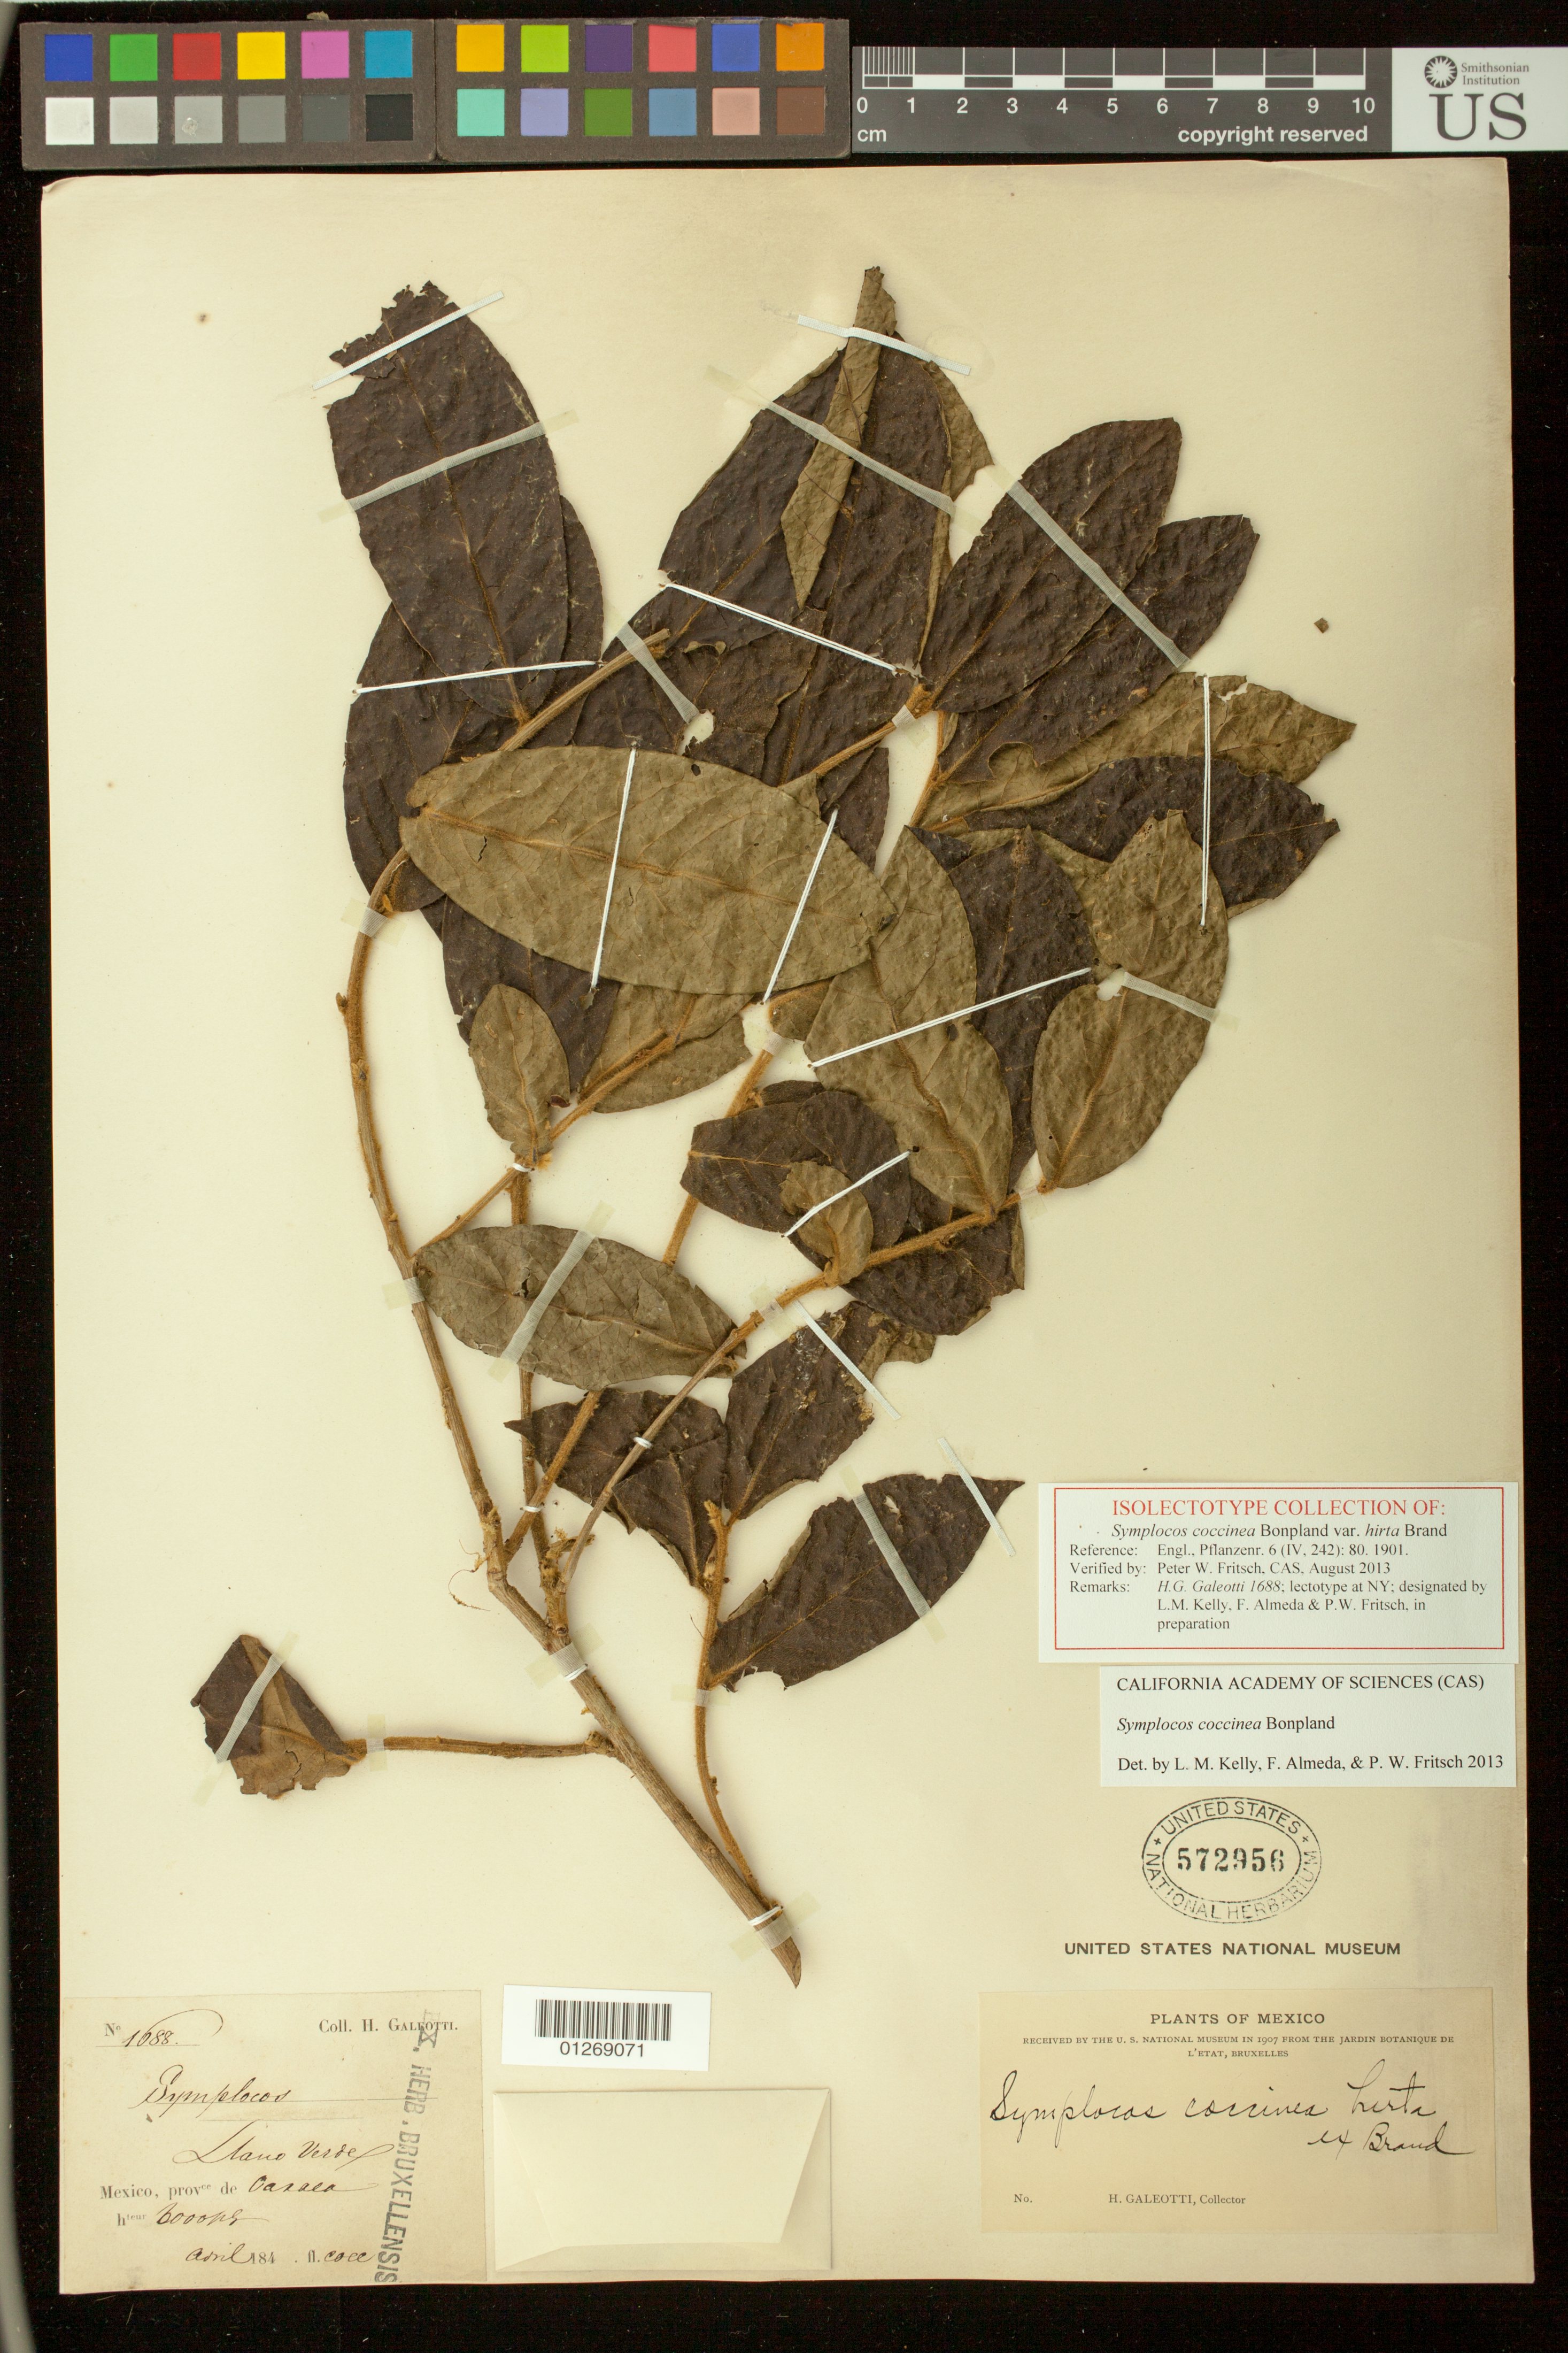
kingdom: Plantae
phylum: Tracheophyta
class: Magnoliopsida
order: Ericales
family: Symplocaceae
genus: Symplocos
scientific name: Symplocos coccinea var. hirta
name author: Brand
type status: Isosyntype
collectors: H. G. Galeotti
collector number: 1688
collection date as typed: Avril 184-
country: Mexico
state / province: Oaxaca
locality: Prov. de Oaxaca, Llano Verde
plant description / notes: Annotated as isolectotype "in preparation" by L.M. Kelly et al. (2013)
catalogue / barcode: US 572956